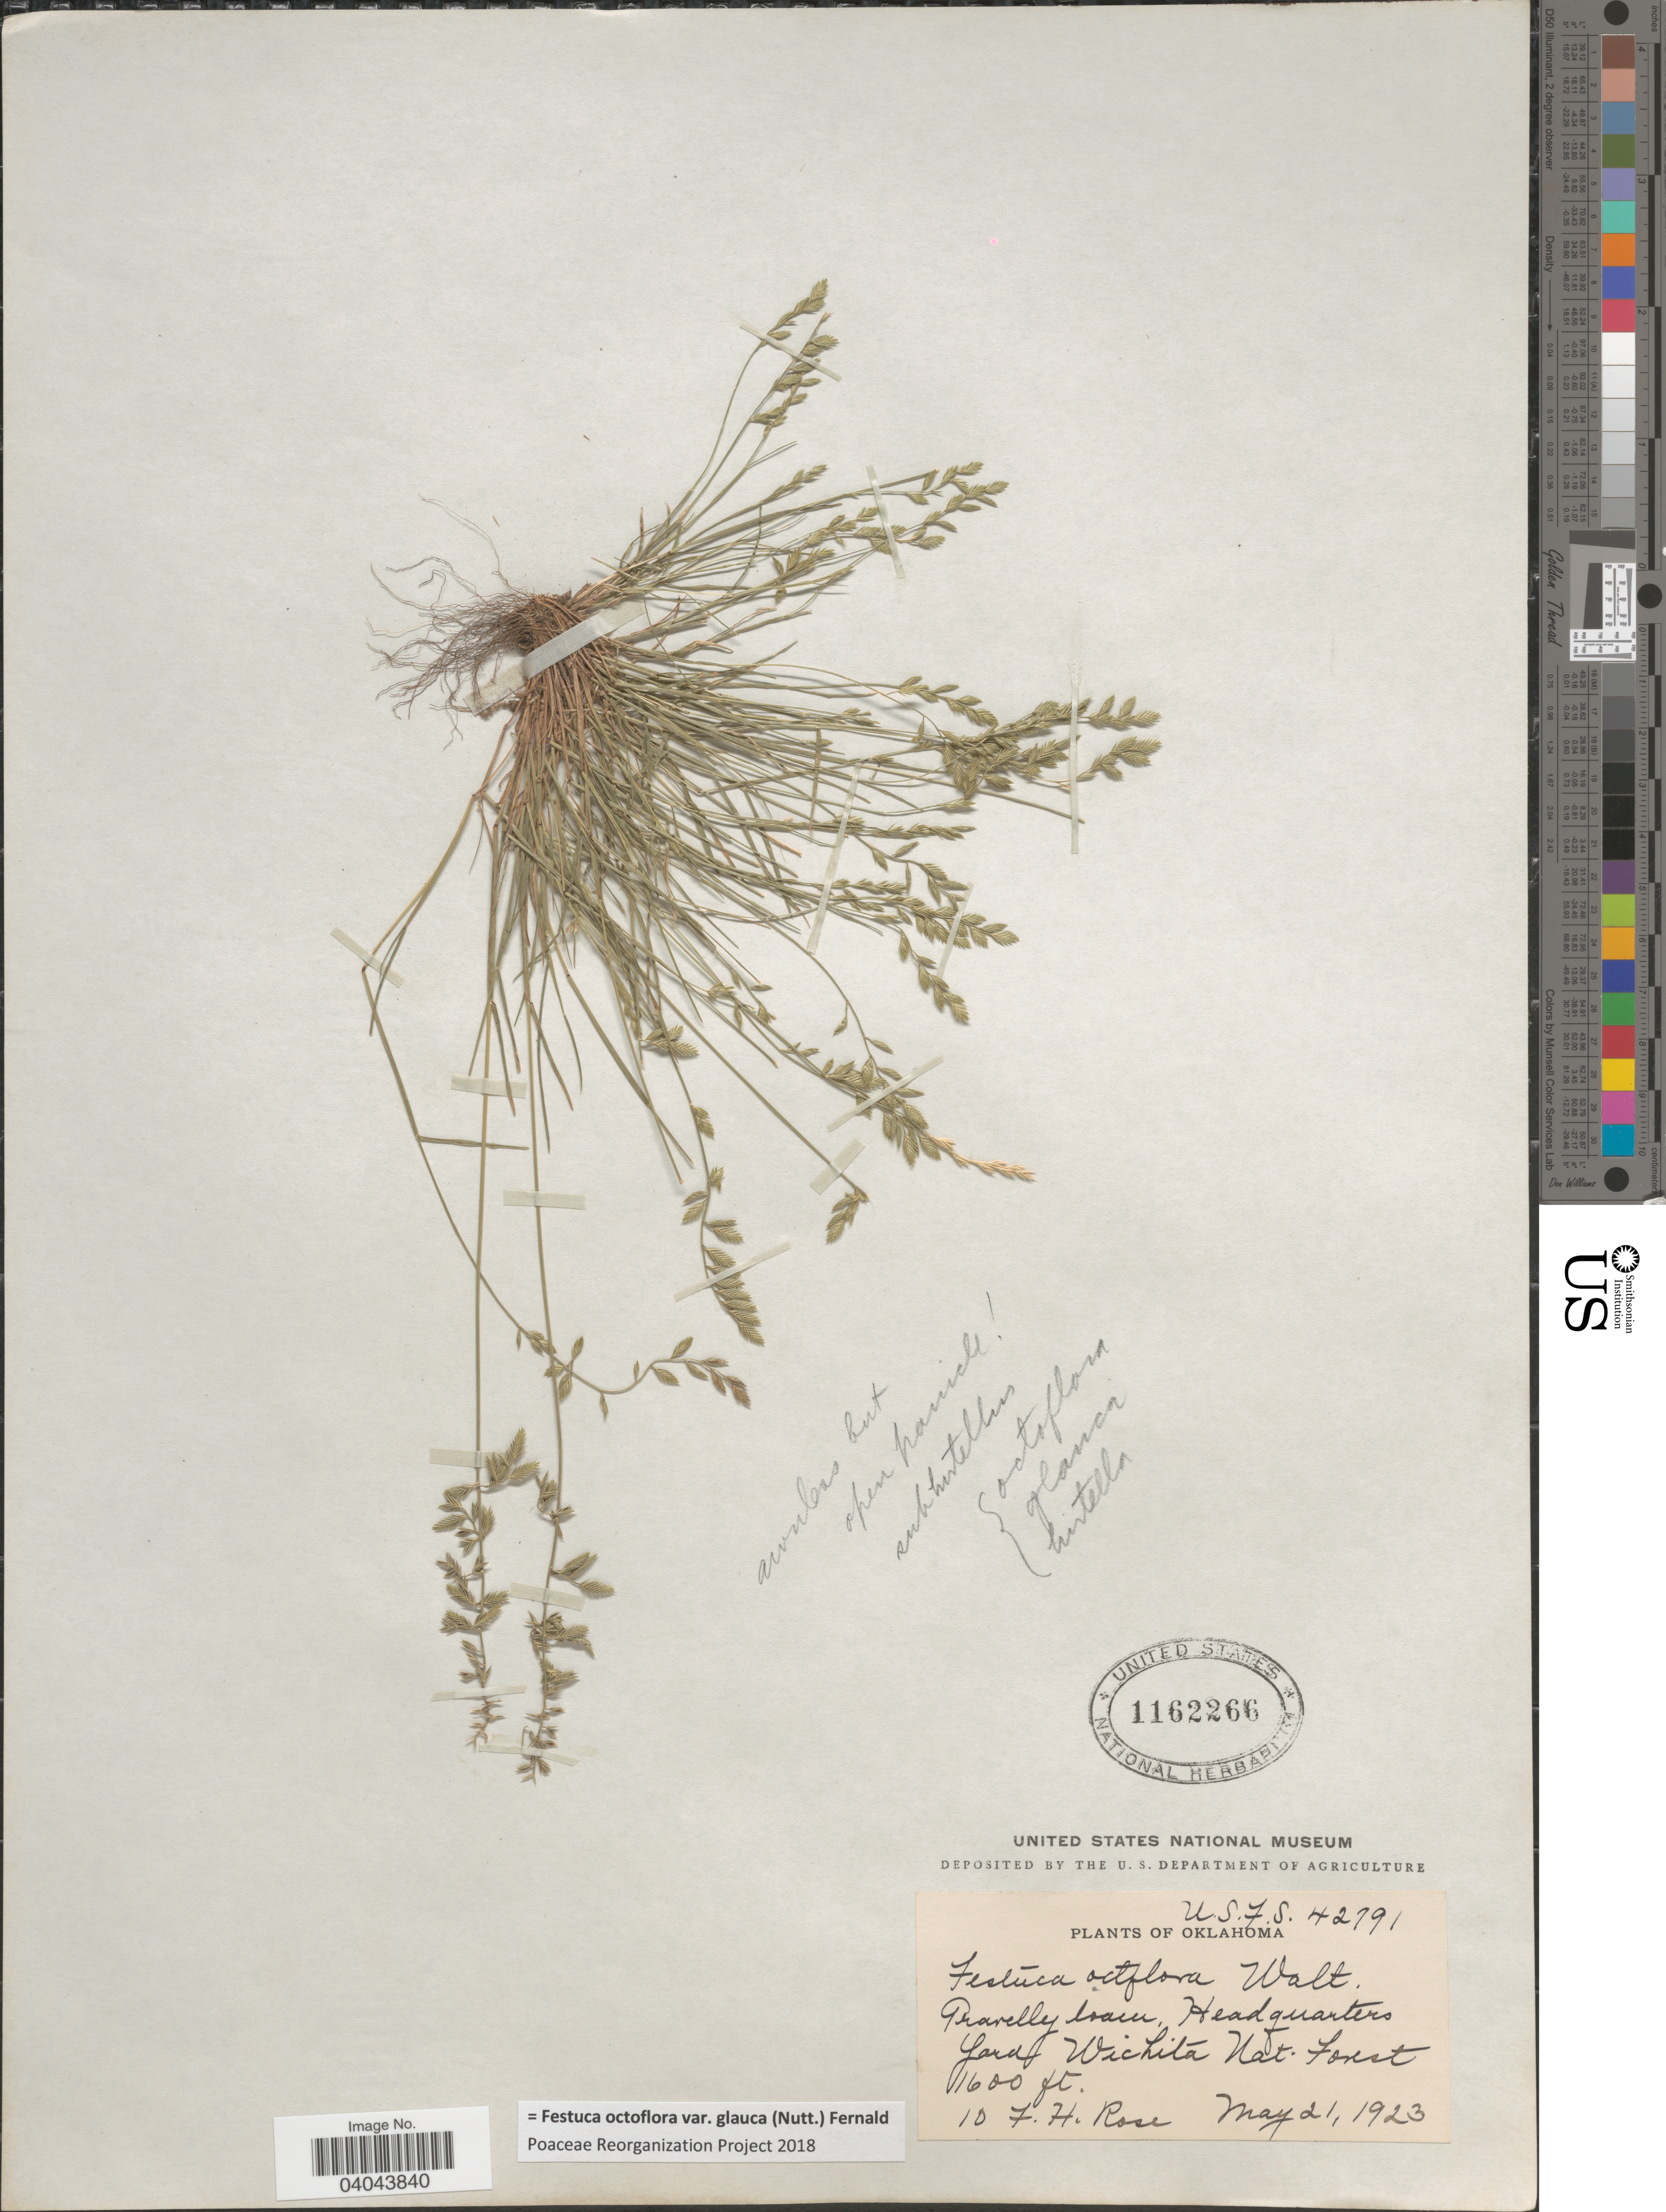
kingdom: Plantae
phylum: Tracheophyta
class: Liliopsida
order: Poales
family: Poaceae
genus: Festuca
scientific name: Festuca octoflora var. glauca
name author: (Nutt.) Fernald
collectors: F. H. Rose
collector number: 10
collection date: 1923-05-21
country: United States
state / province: Oklahoma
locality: Headquarters Yard Wichita Nat. Forest.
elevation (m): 488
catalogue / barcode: US 1162266